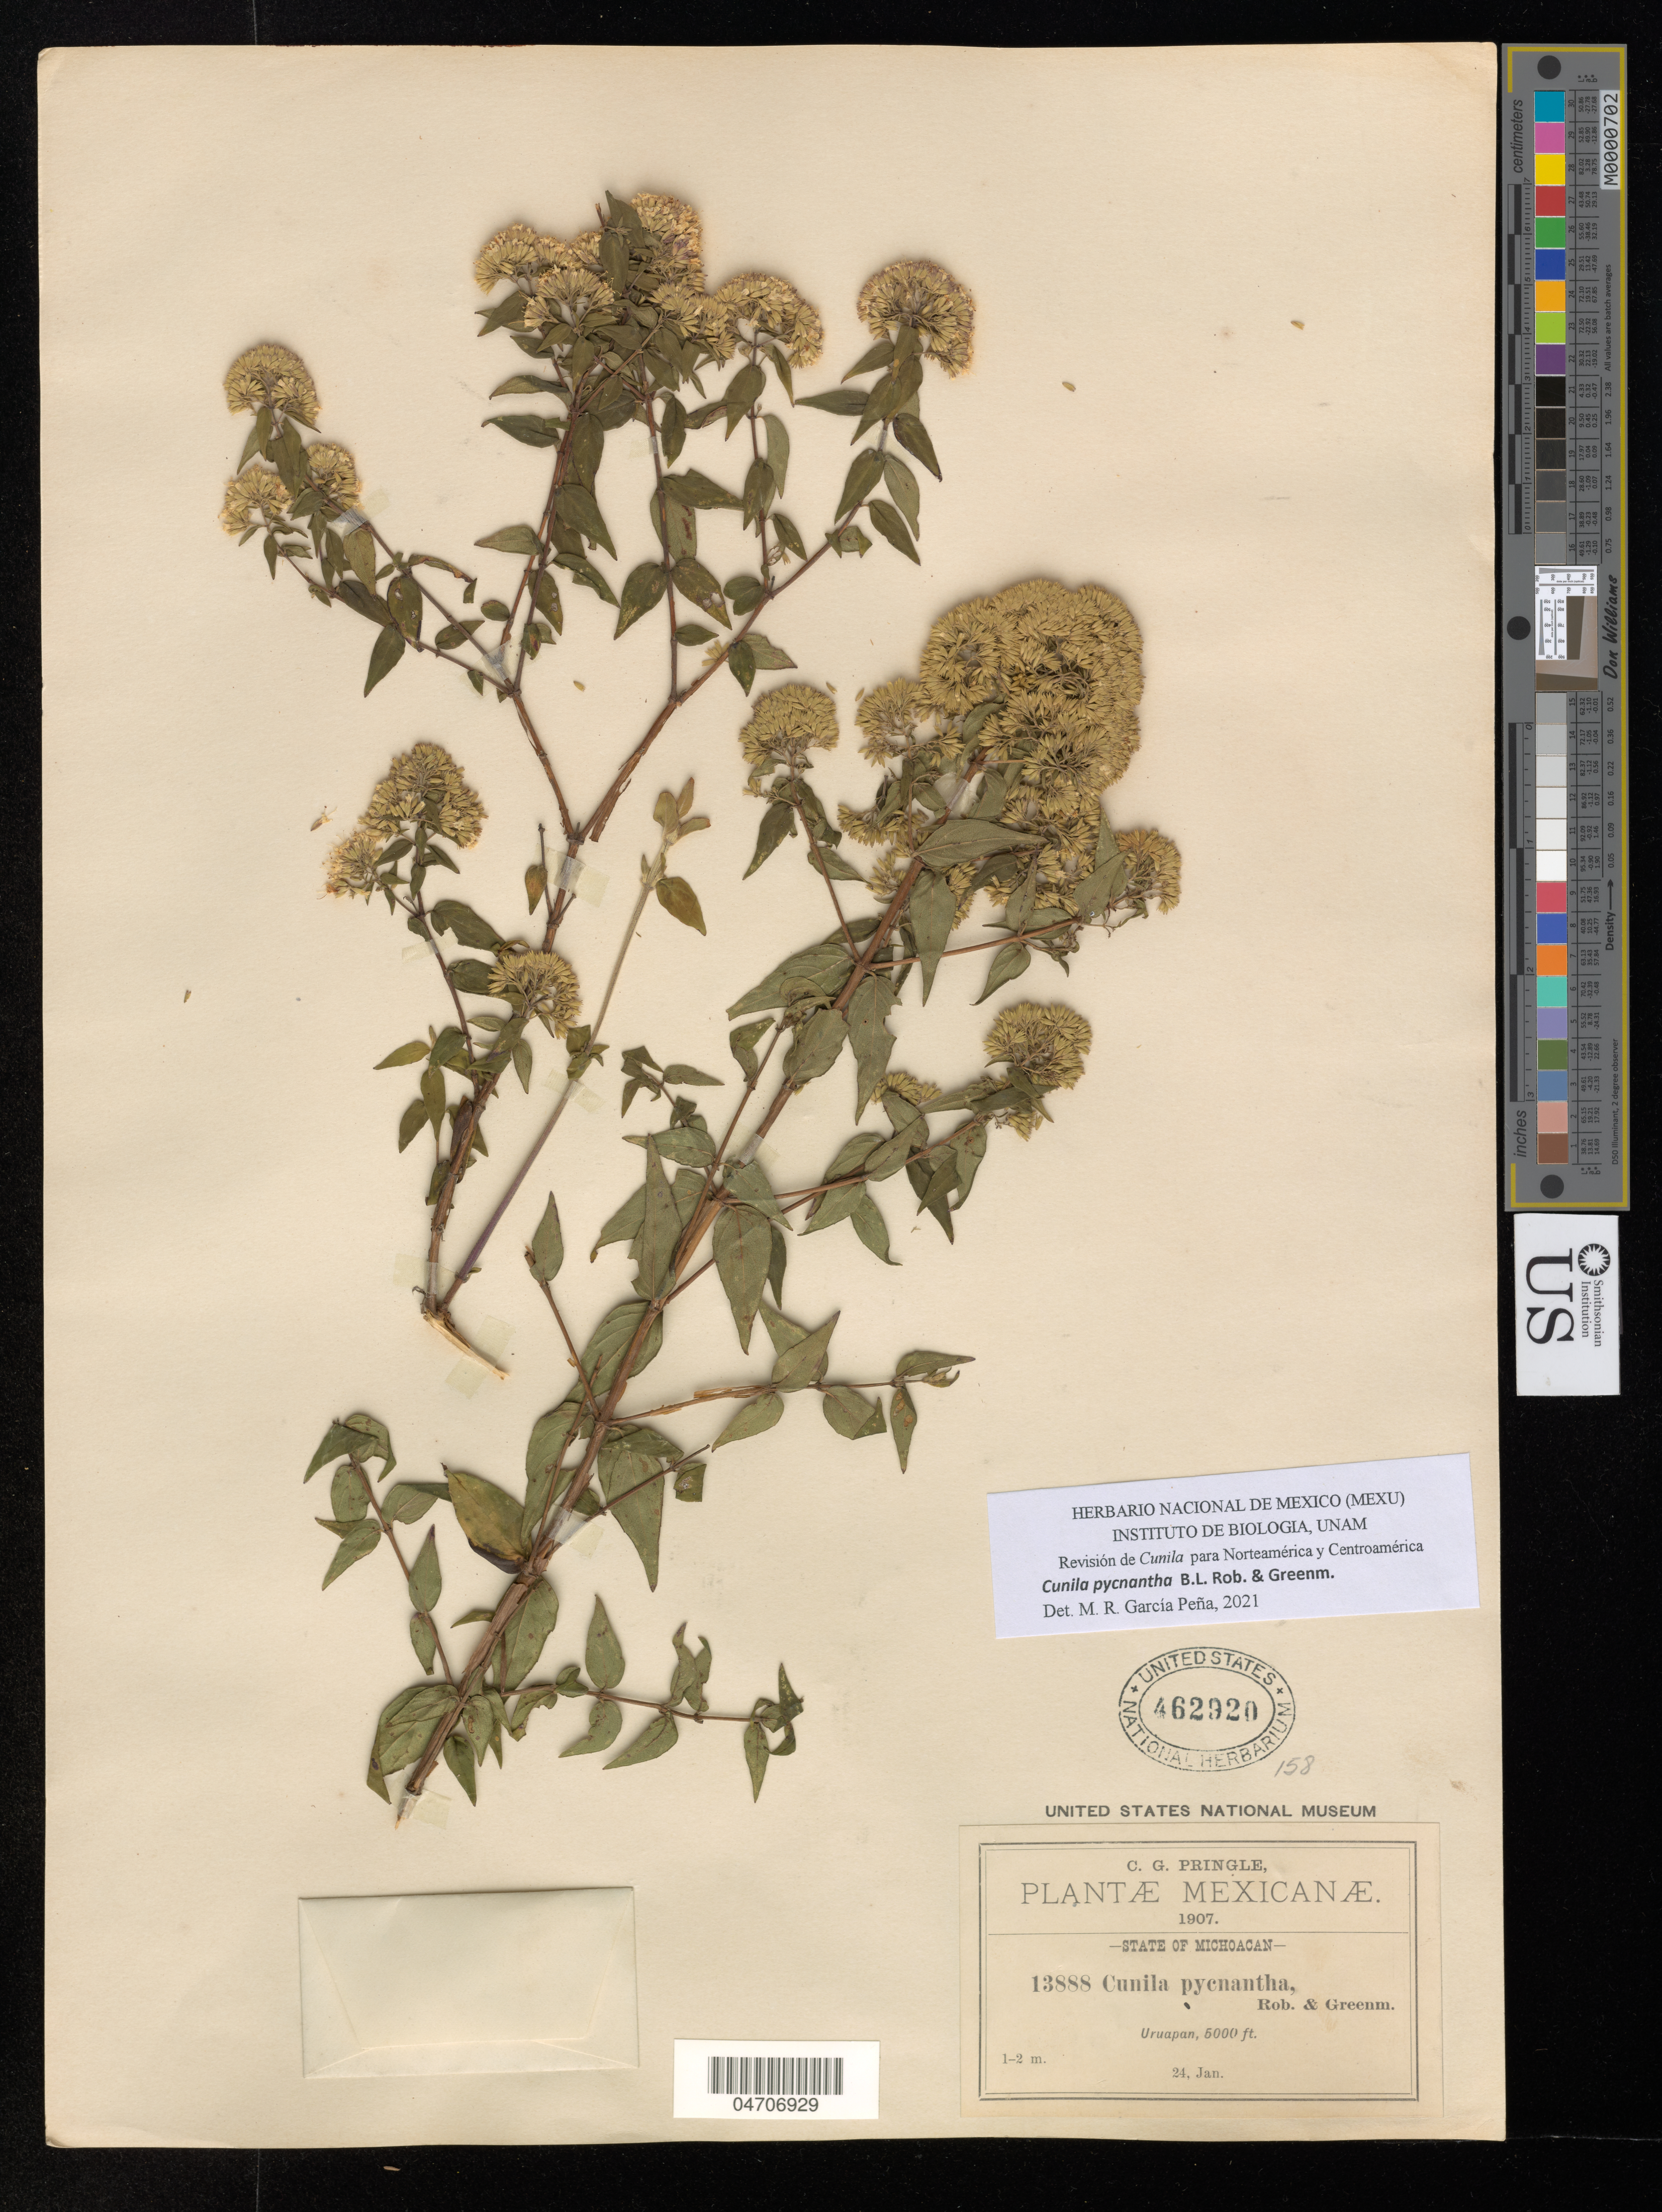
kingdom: Plantae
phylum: Tracheophyta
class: Magnoliopsida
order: Lamiales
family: Lamiaceae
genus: Cunila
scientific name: Cunila pycnantha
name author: B.L. Rob. & Greenm.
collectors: C. G. Pringle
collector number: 13888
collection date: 1907-01-24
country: Mexico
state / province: Michoacán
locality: Uruapan.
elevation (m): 1524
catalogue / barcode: US 462920